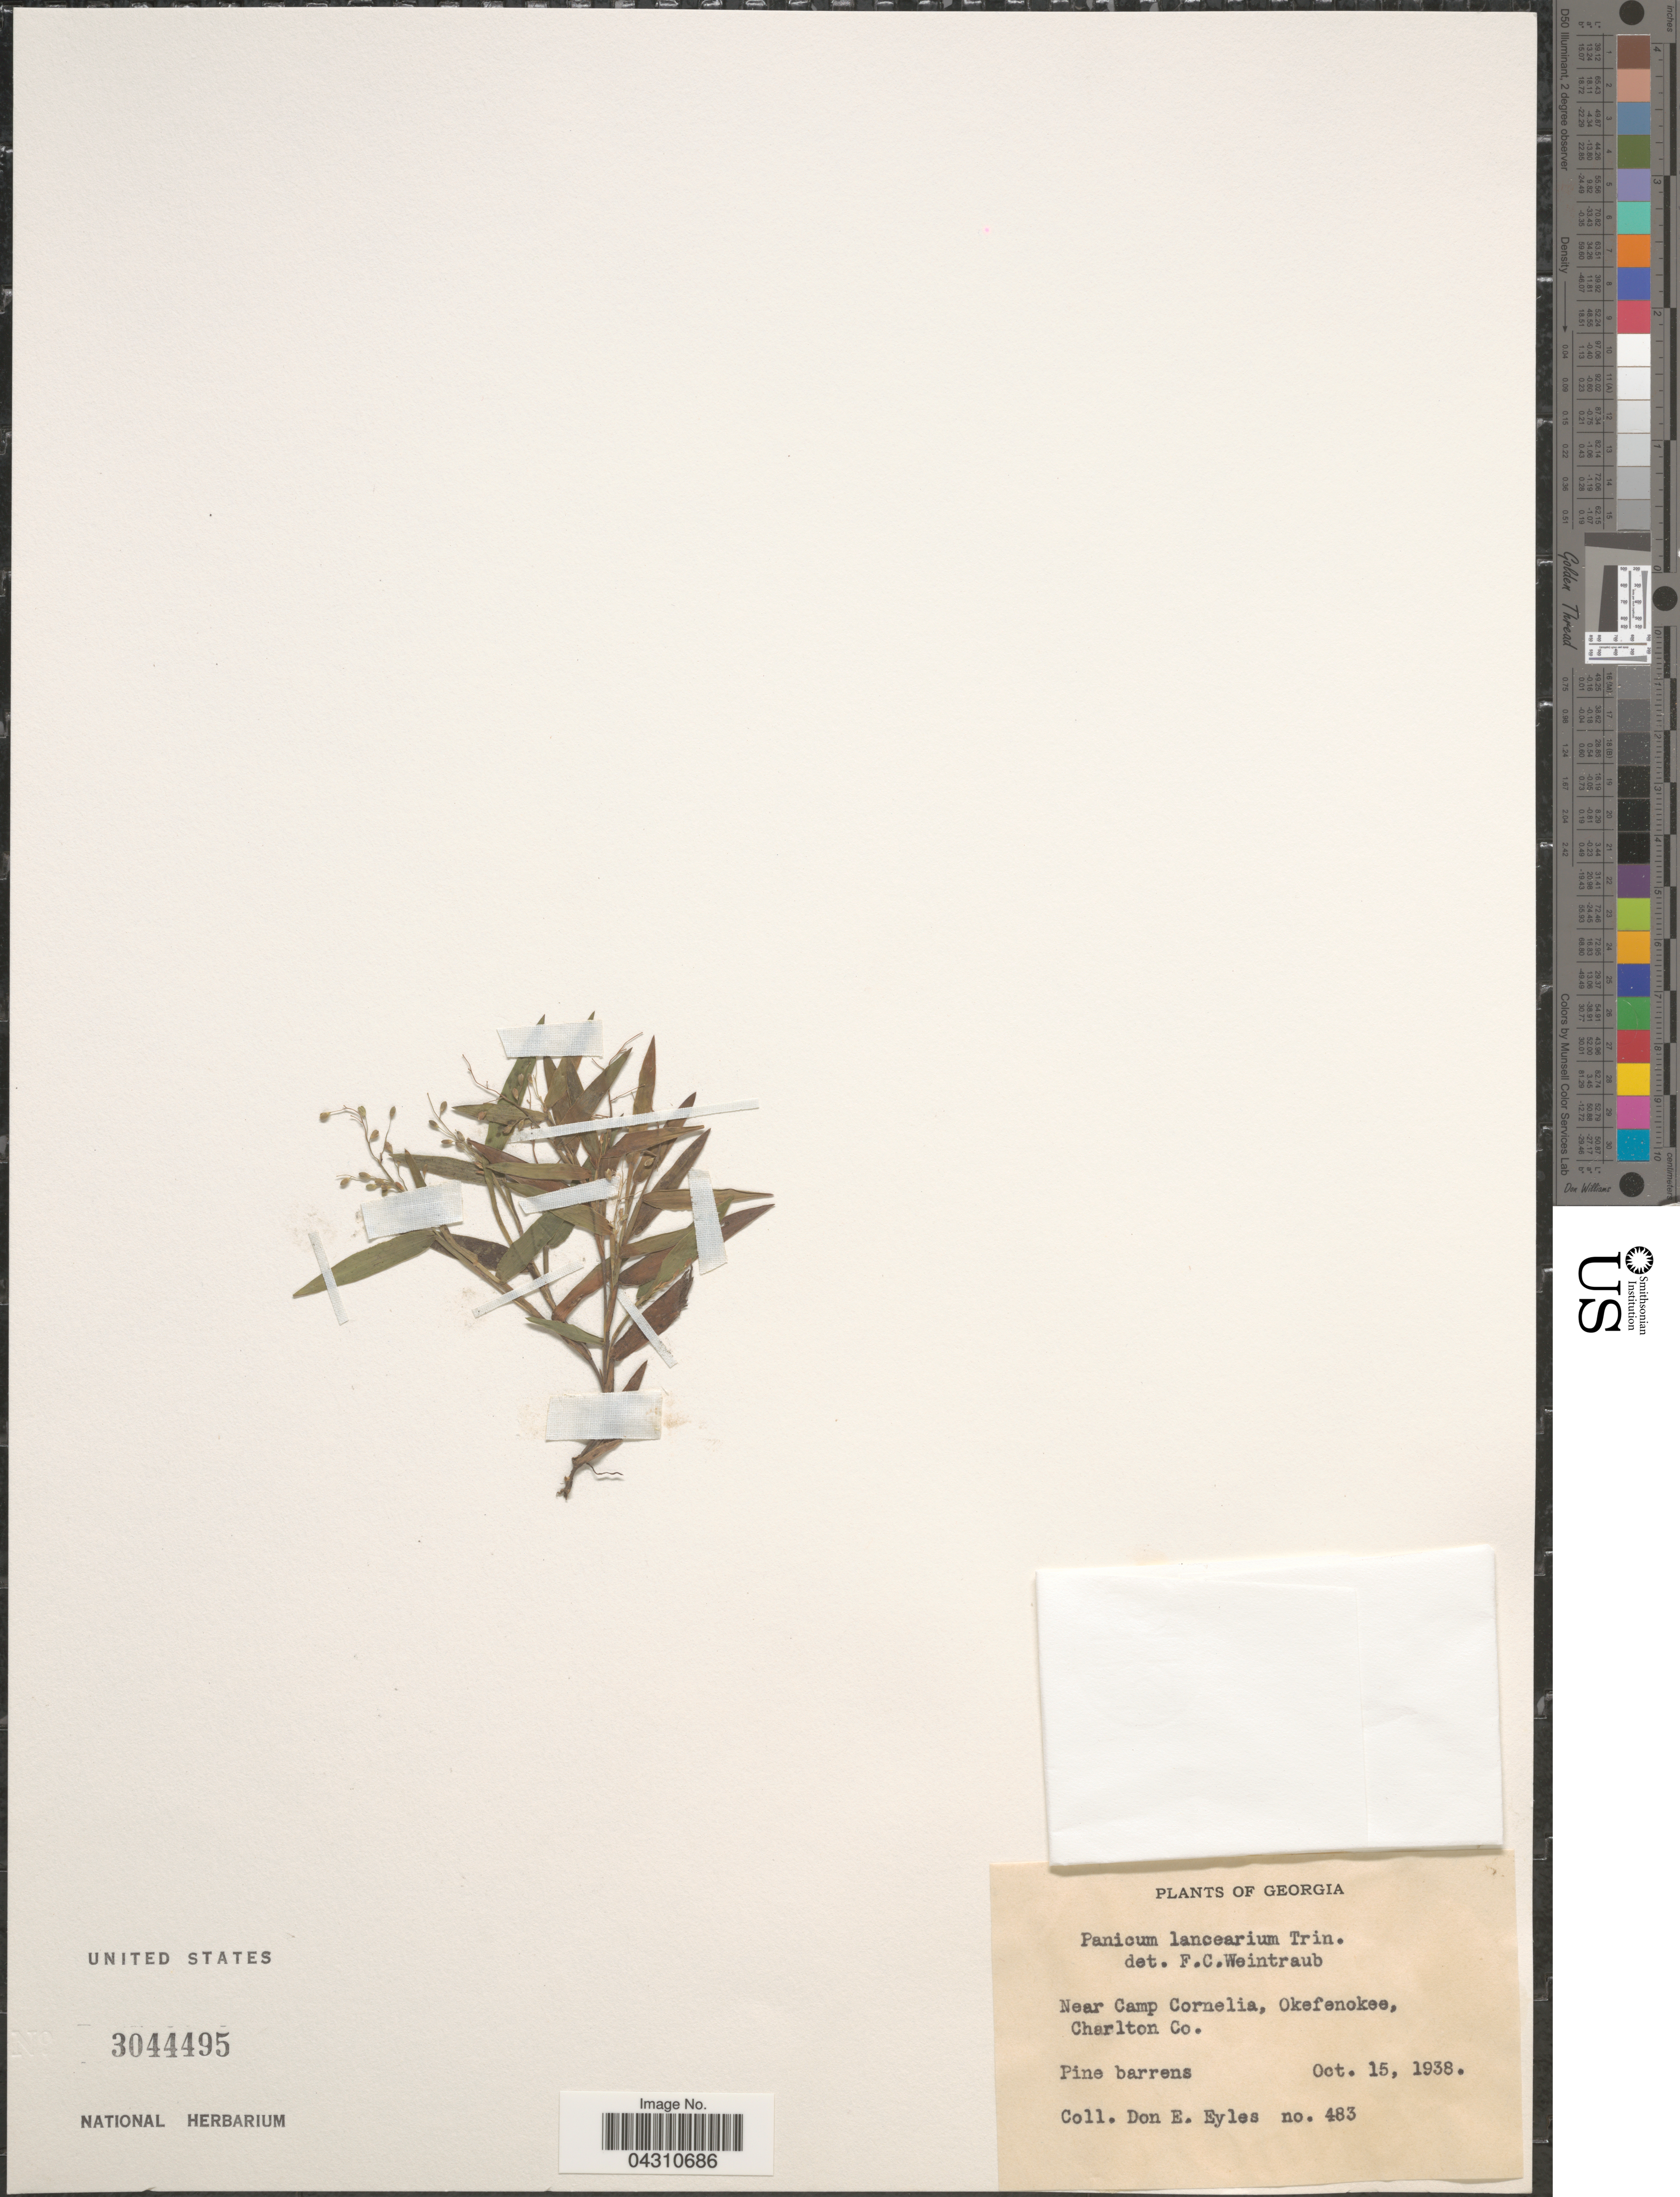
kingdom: Plantae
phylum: Tracheophyta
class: Liliopsida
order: Poales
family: Poaceae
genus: Dichanthelium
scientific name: Dichanthelium portoricense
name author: (Desv. ex Ham.) B.F. Hansen & Wunderlin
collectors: D. Eyles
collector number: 483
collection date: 1938-10-15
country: United States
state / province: Georgia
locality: Near Camp Cornelia, Okefenokee, Charlton Co. Pine barrens.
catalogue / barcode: US 3044495